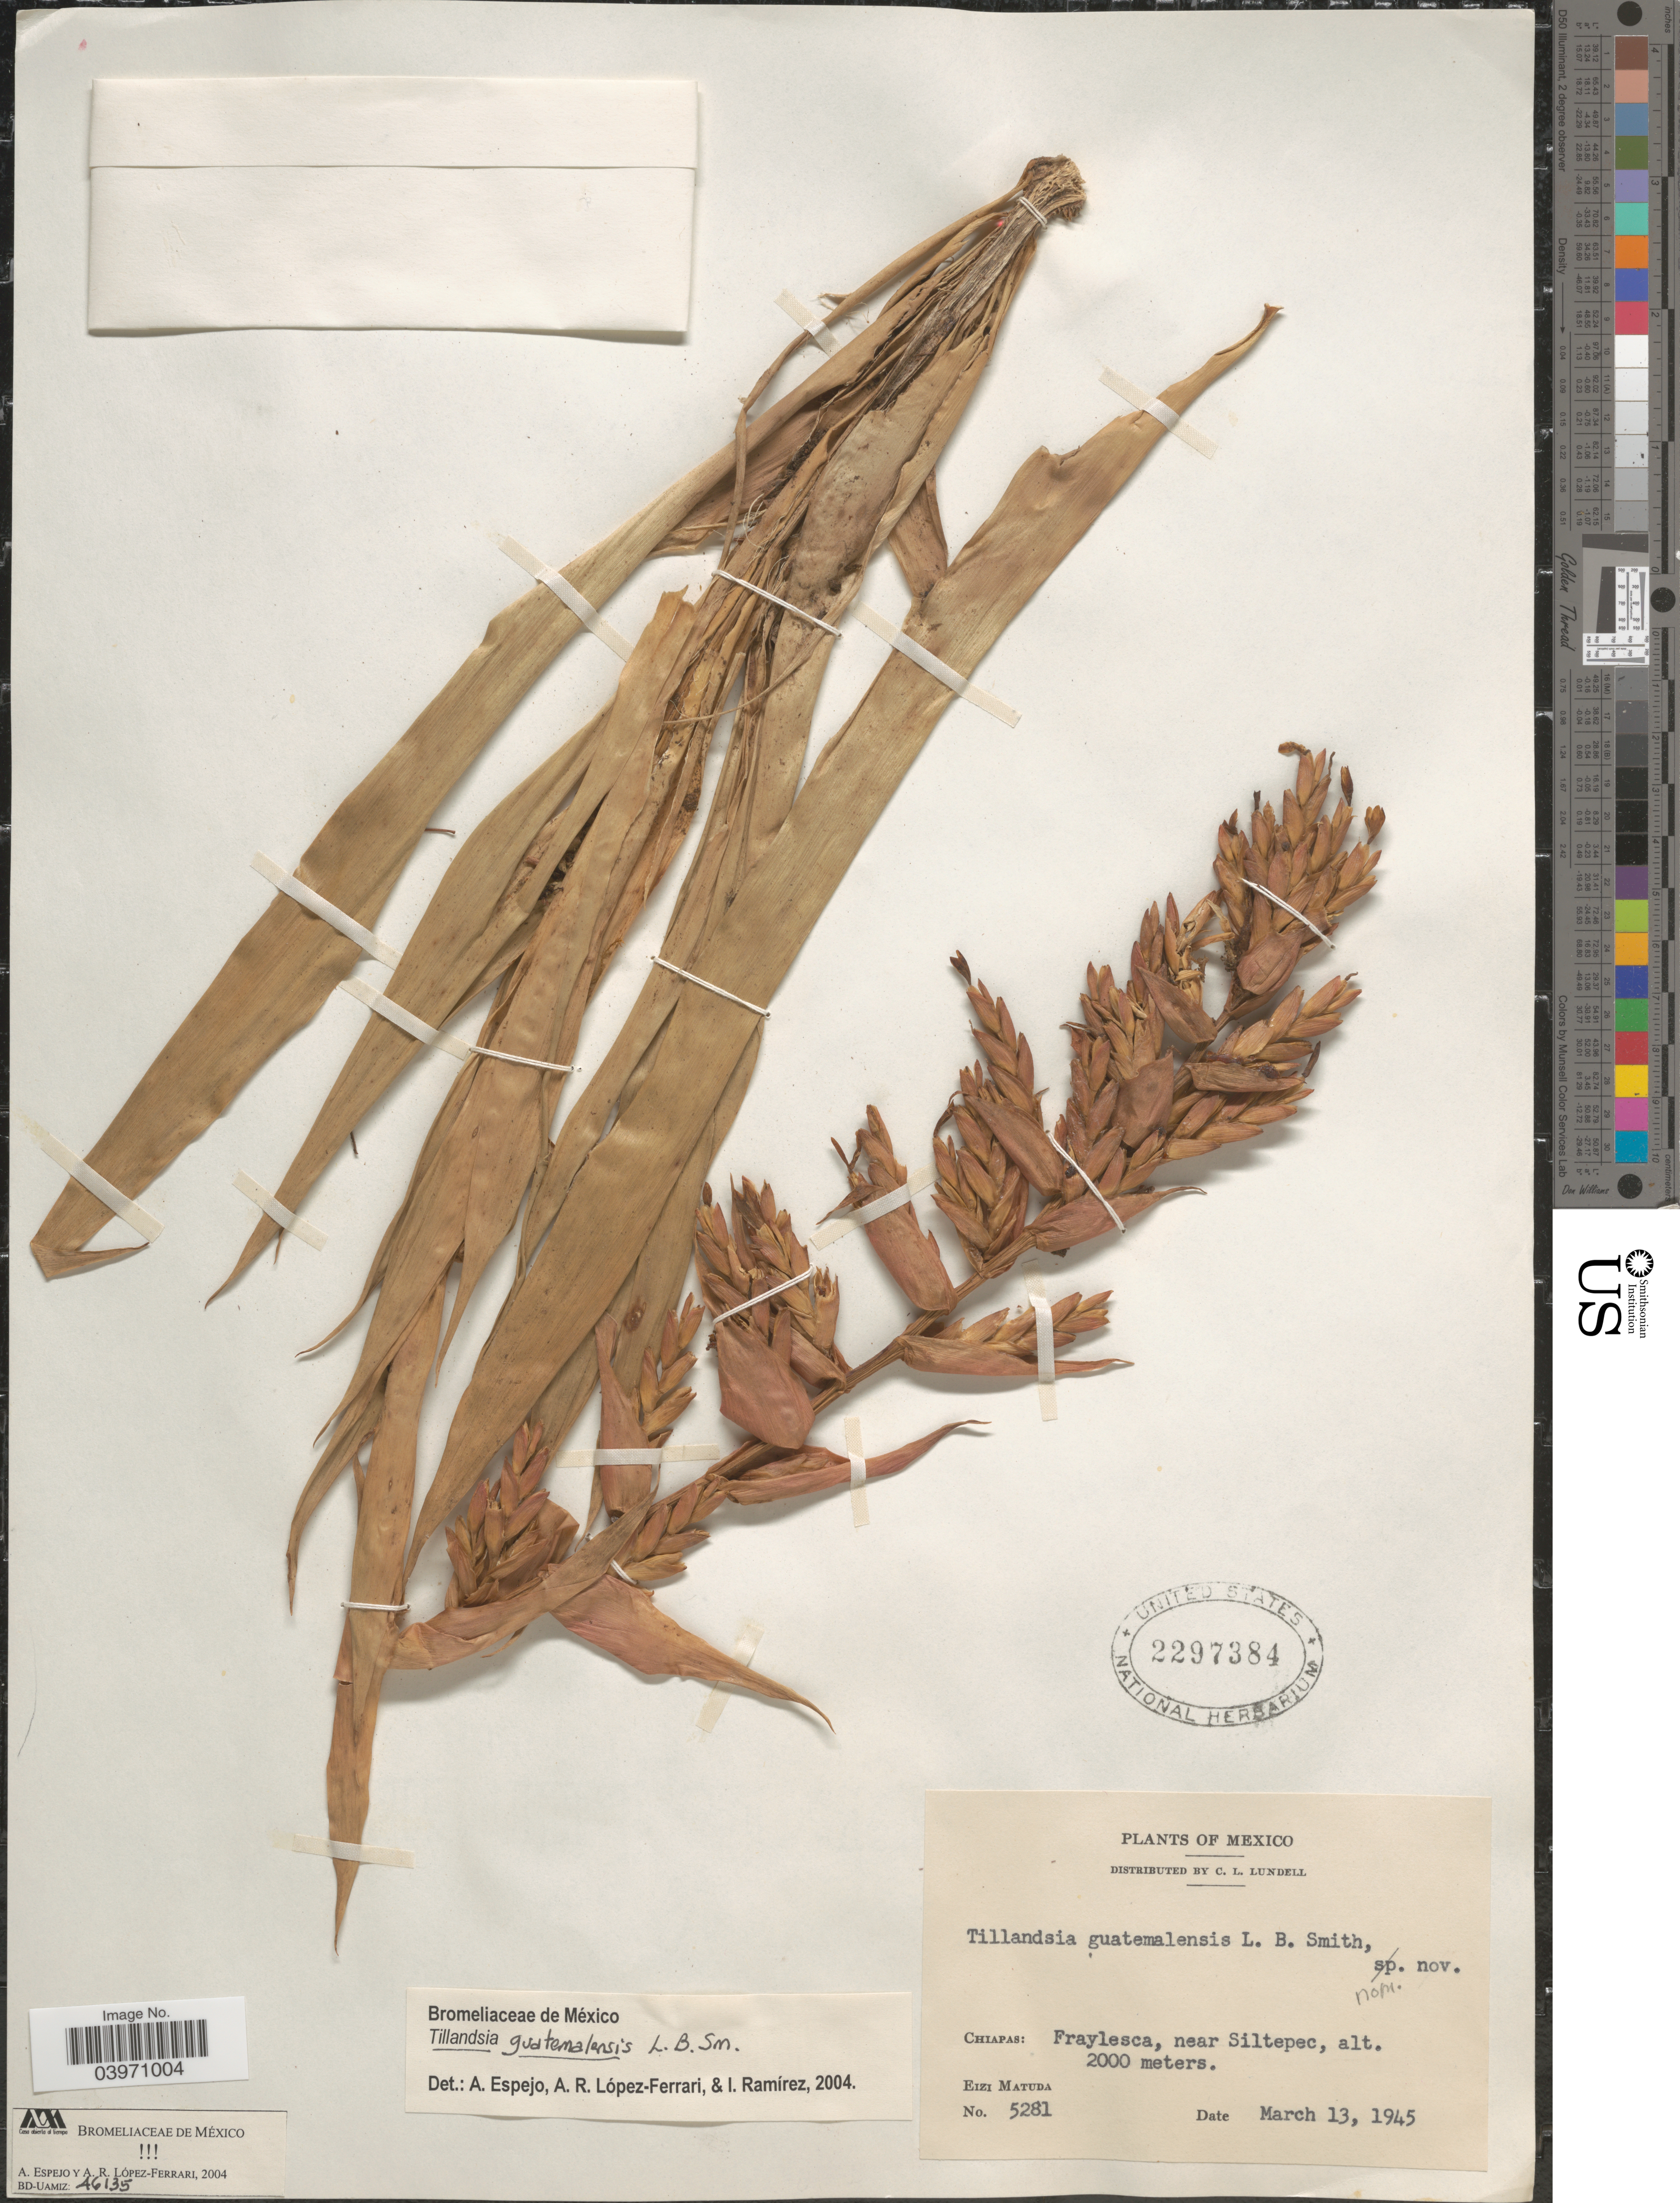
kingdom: Plantae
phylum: Tracheophyta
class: Liliopsida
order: Poales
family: Bromeliaceae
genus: Tillandsia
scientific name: Tillandsia guatemalensis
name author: L.B. Sm.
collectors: E. Matuda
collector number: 5281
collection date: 1945-03-13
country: Mexico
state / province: Chiapas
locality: Fraylesca, near Siltepec.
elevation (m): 2000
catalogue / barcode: US 2297384